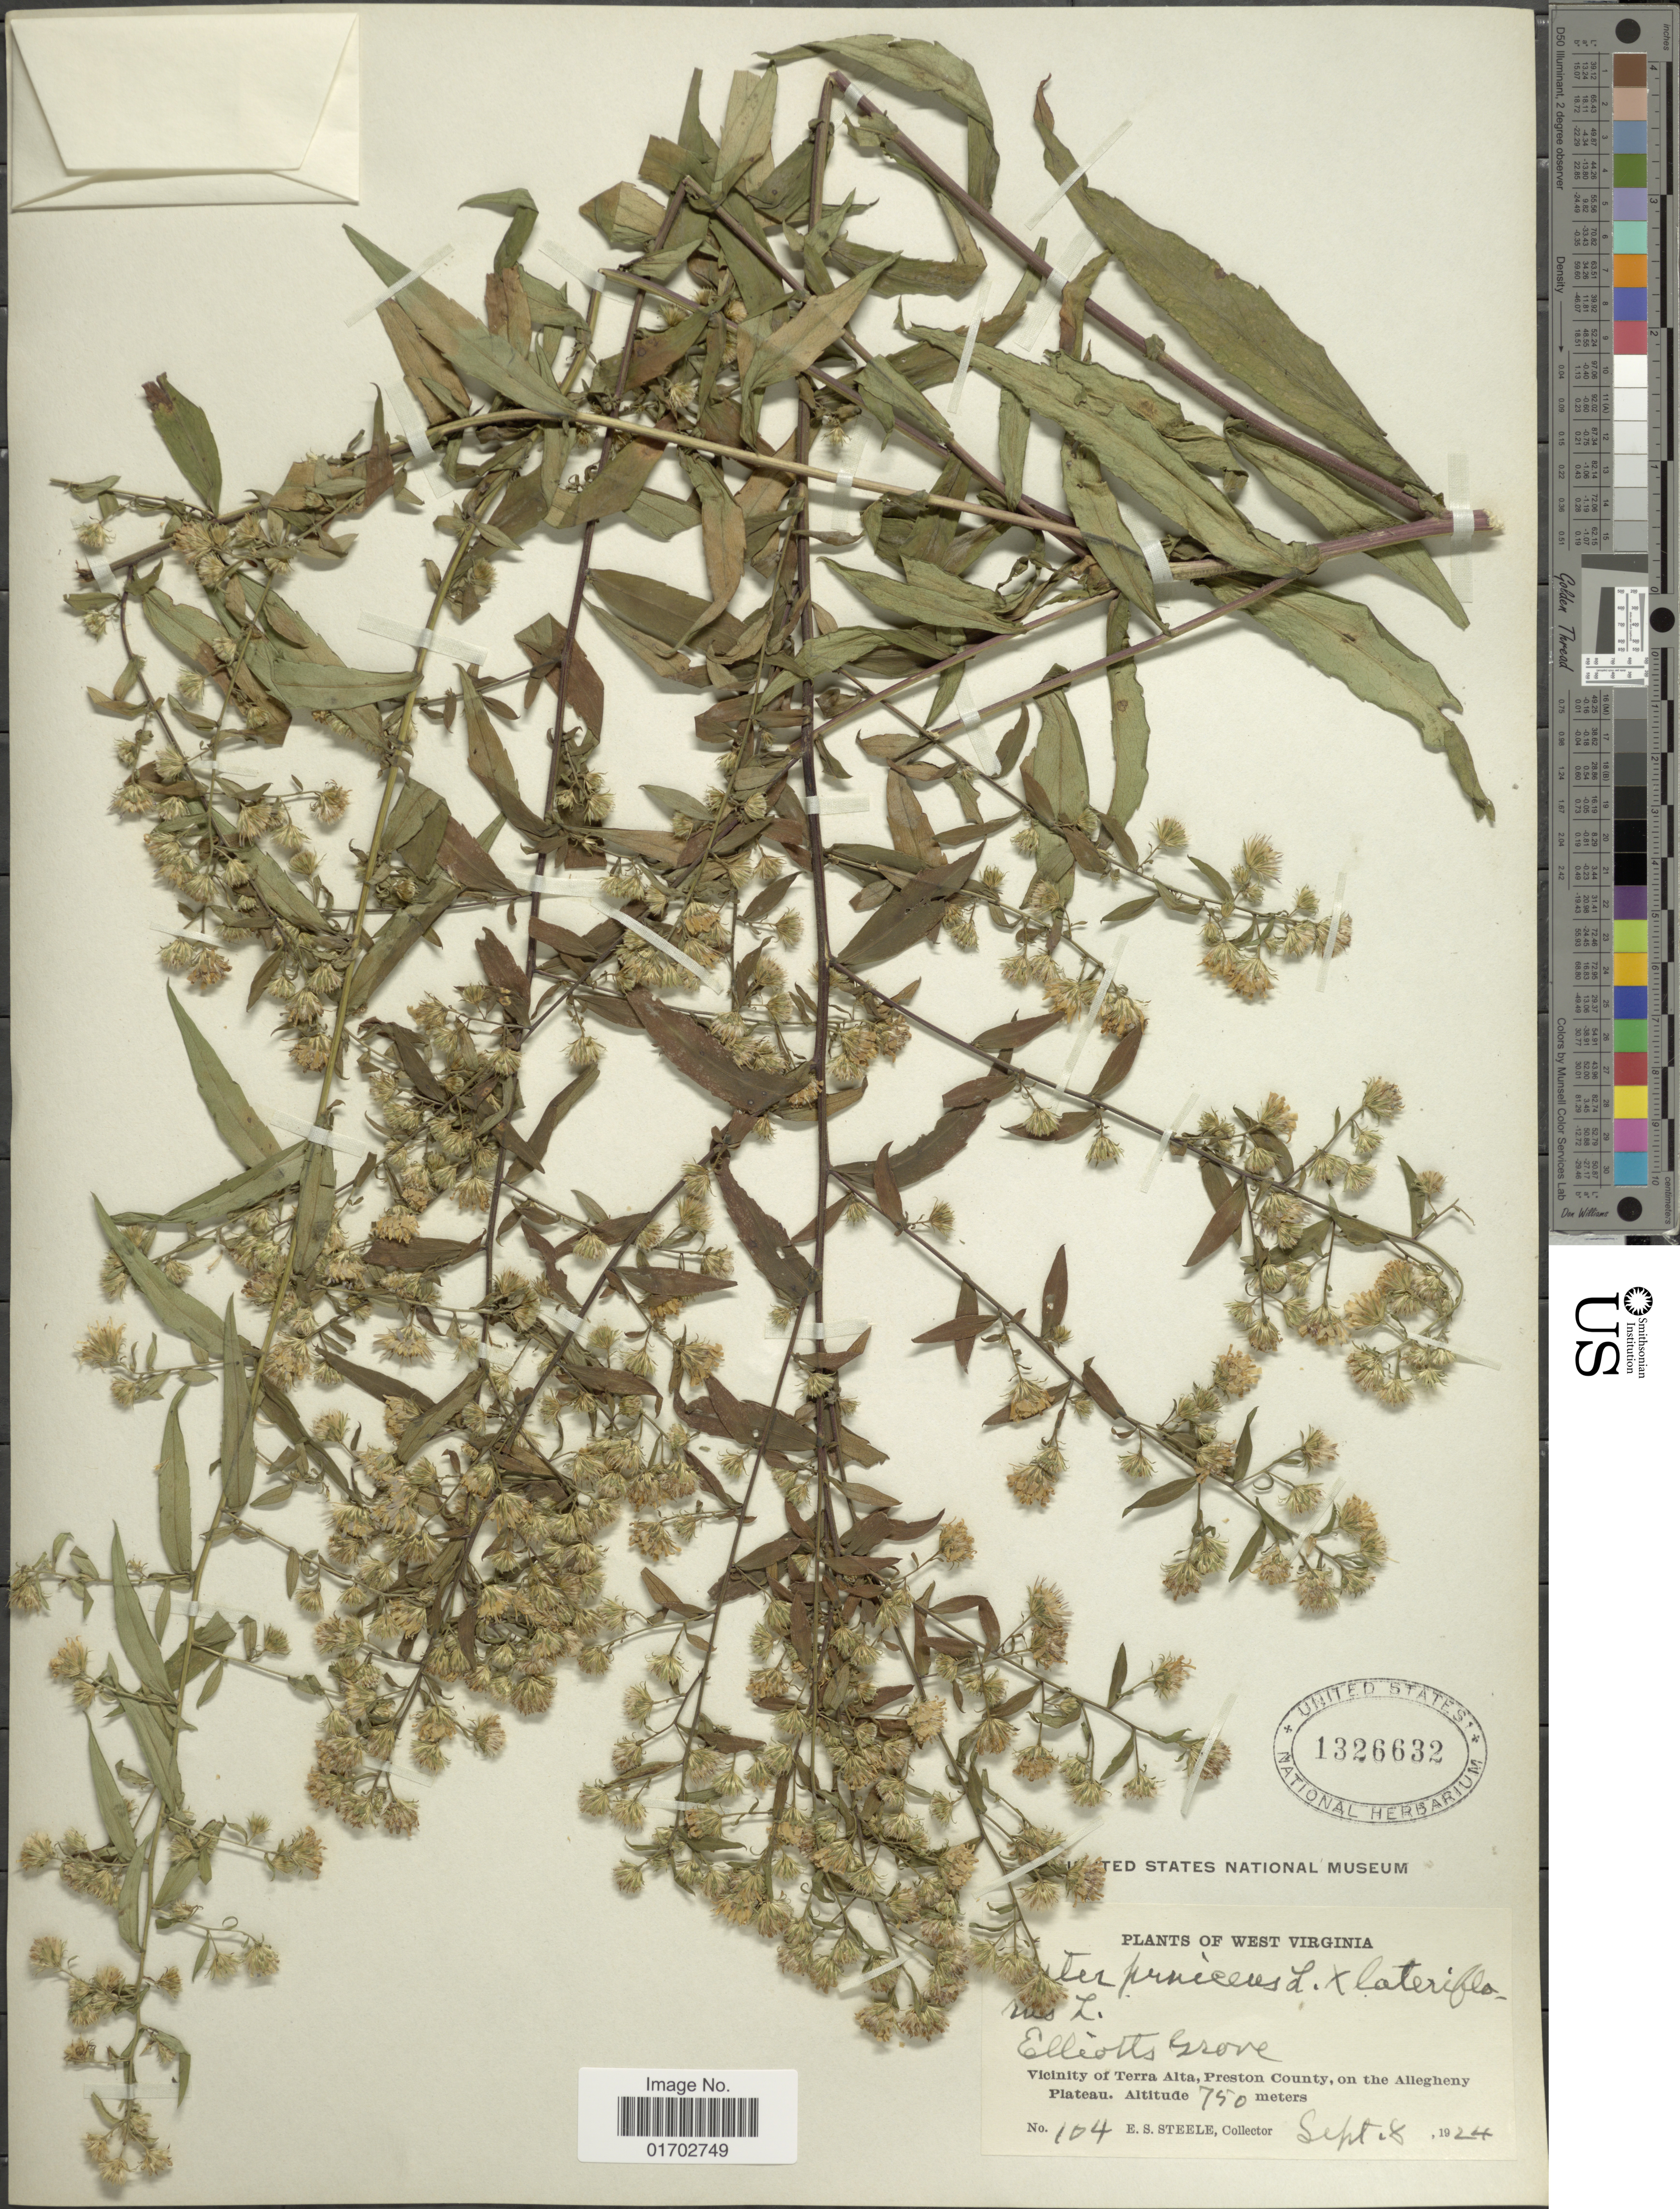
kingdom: Plantae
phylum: Tracheophyta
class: Magnoliopsida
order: Asterales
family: Asteraceae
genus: Symphyotrichum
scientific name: Symphyotrichum puniceum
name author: (L.) Á. Löve & D. Löve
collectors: E. Steele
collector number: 104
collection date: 1924-09-08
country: United States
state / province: West Virginia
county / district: Preston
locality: Elloits Grove, vicinity of Terra Alta, Preston County, on the Allegheny Plateau.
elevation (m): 750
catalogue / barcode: US 1326632